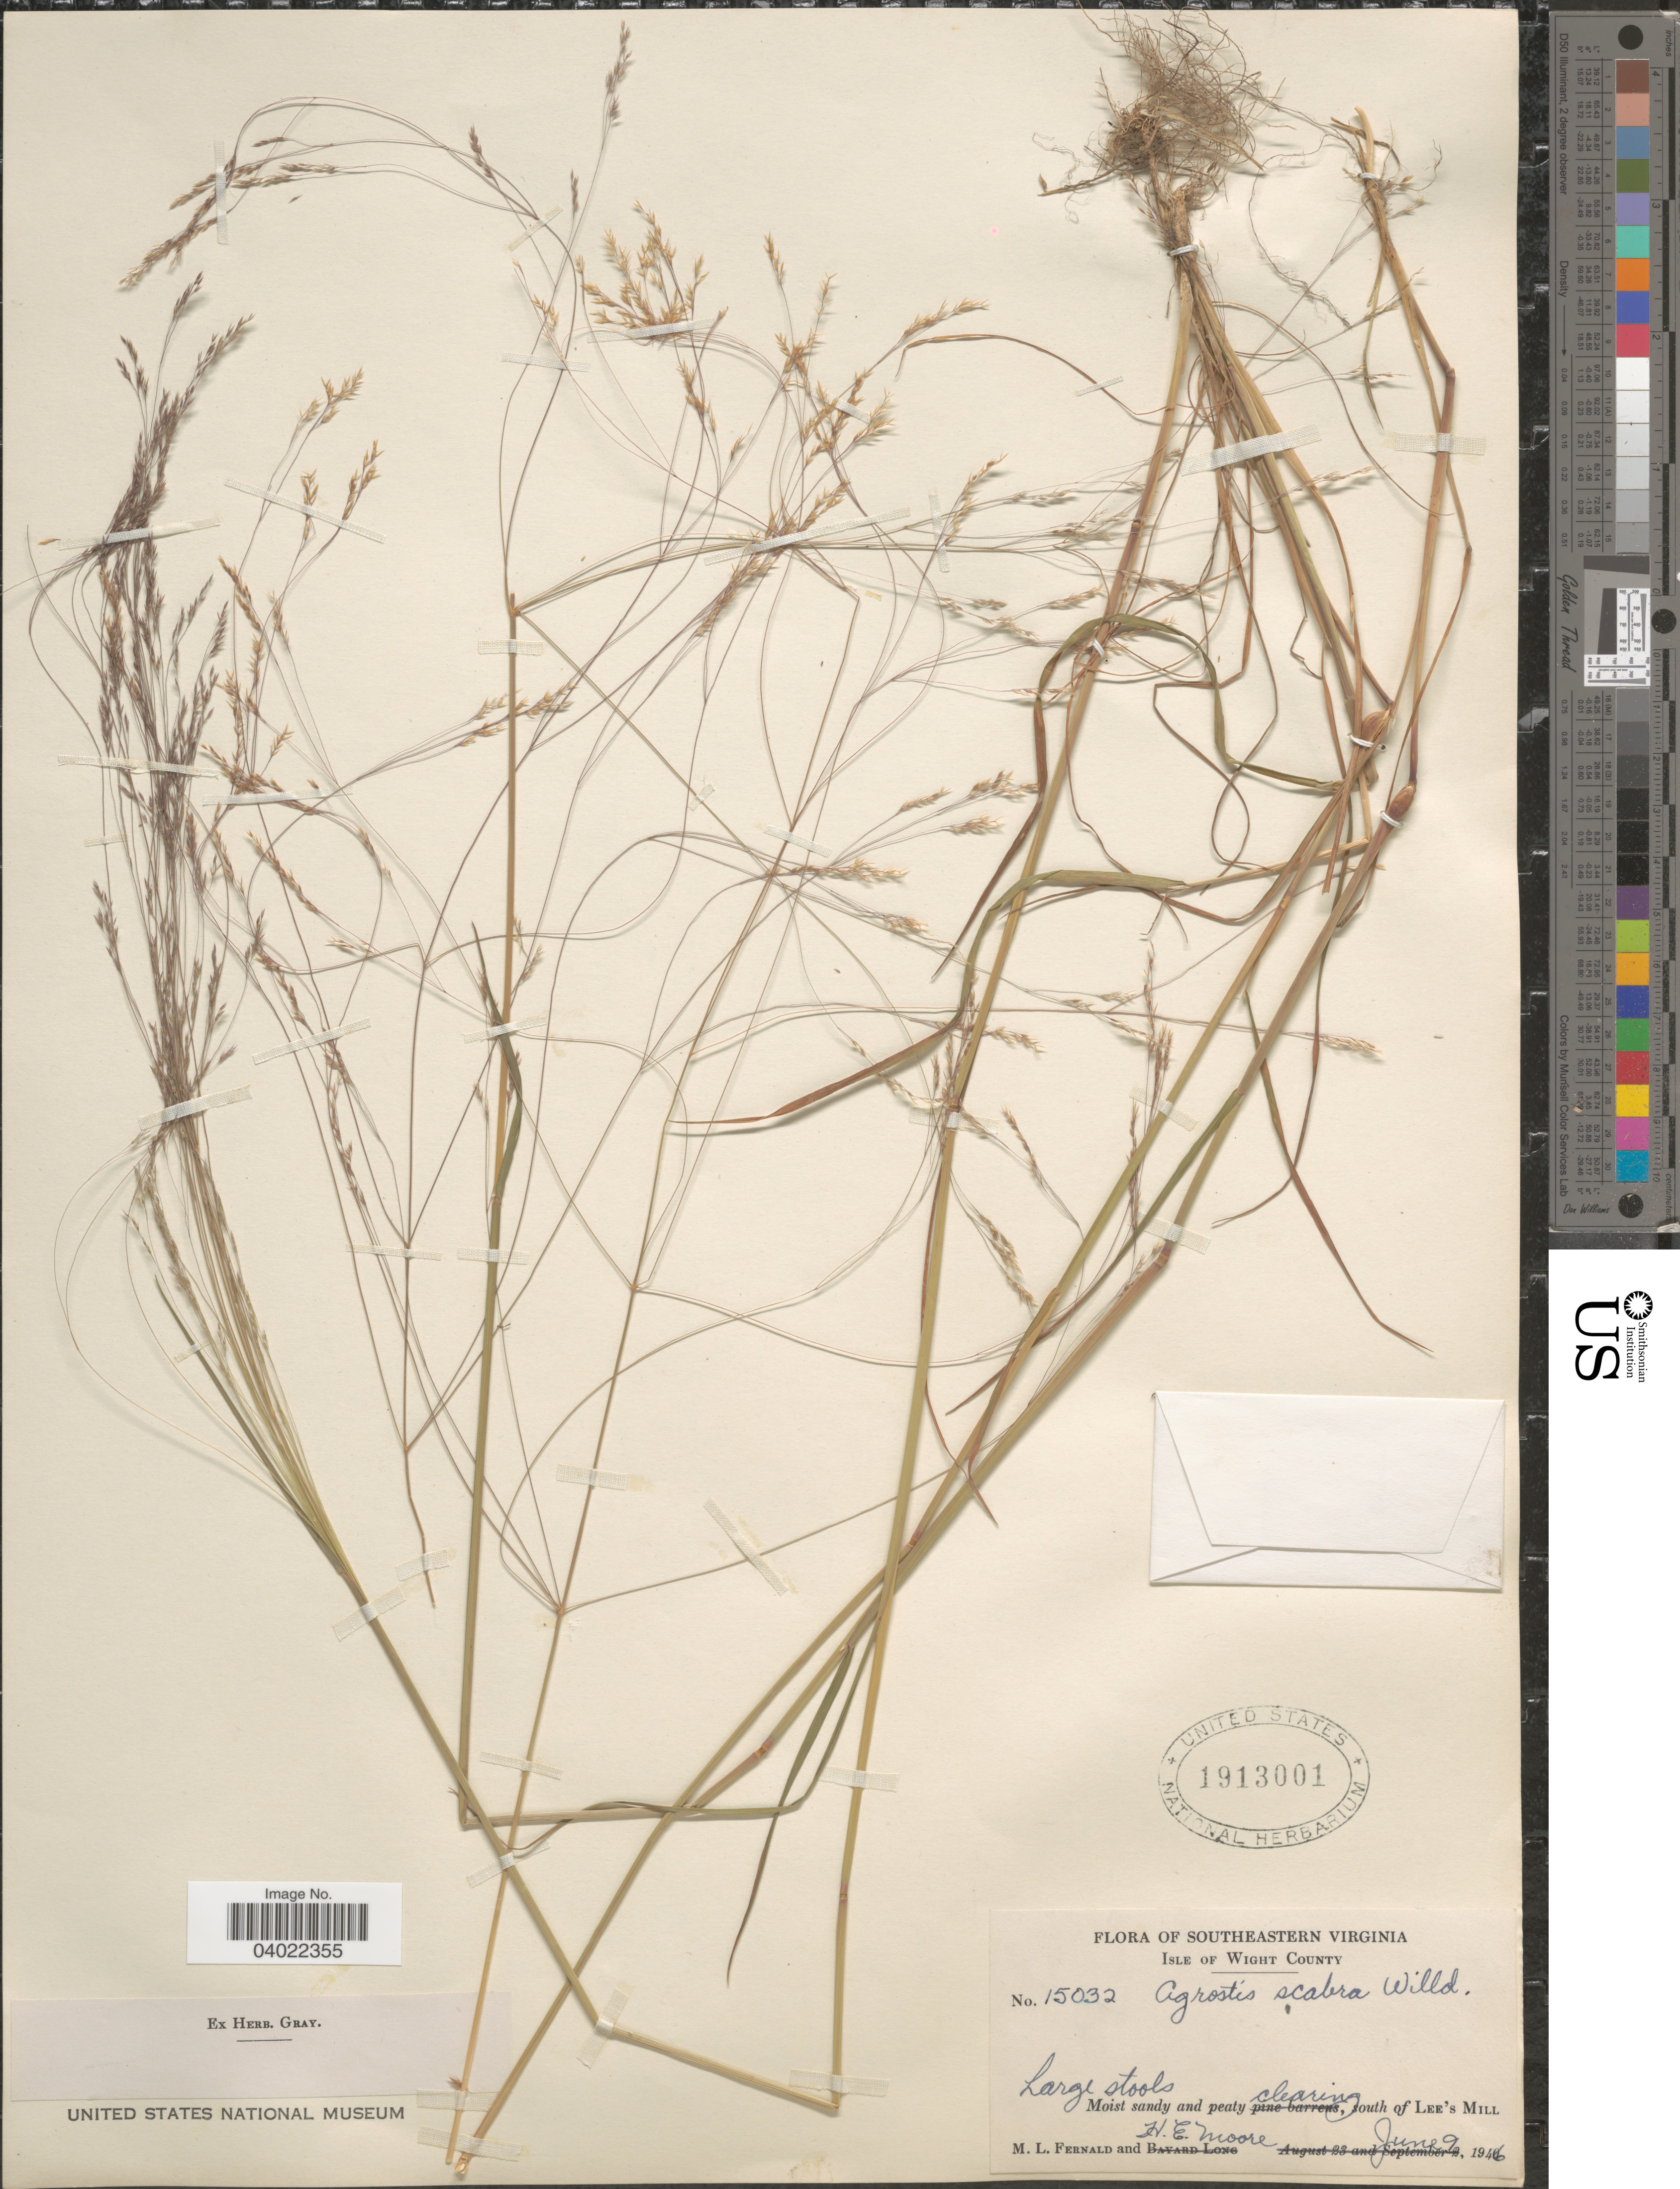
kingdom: Plantae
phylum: Tracheophyta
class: Liliopsida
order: Poales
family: Poaceae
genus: Agrostis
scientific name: Agrostis scabra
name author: Willd.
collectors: M. L. Fernald & H. Moore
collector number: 15032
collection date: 1946-06-09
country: United States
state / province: Virginia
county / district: Isle of Wight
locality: Southeastern Virginia. Isle of Wight County. Moist sandy and peaty clearing, south of Lee's Mill.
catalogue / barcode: US 1913001